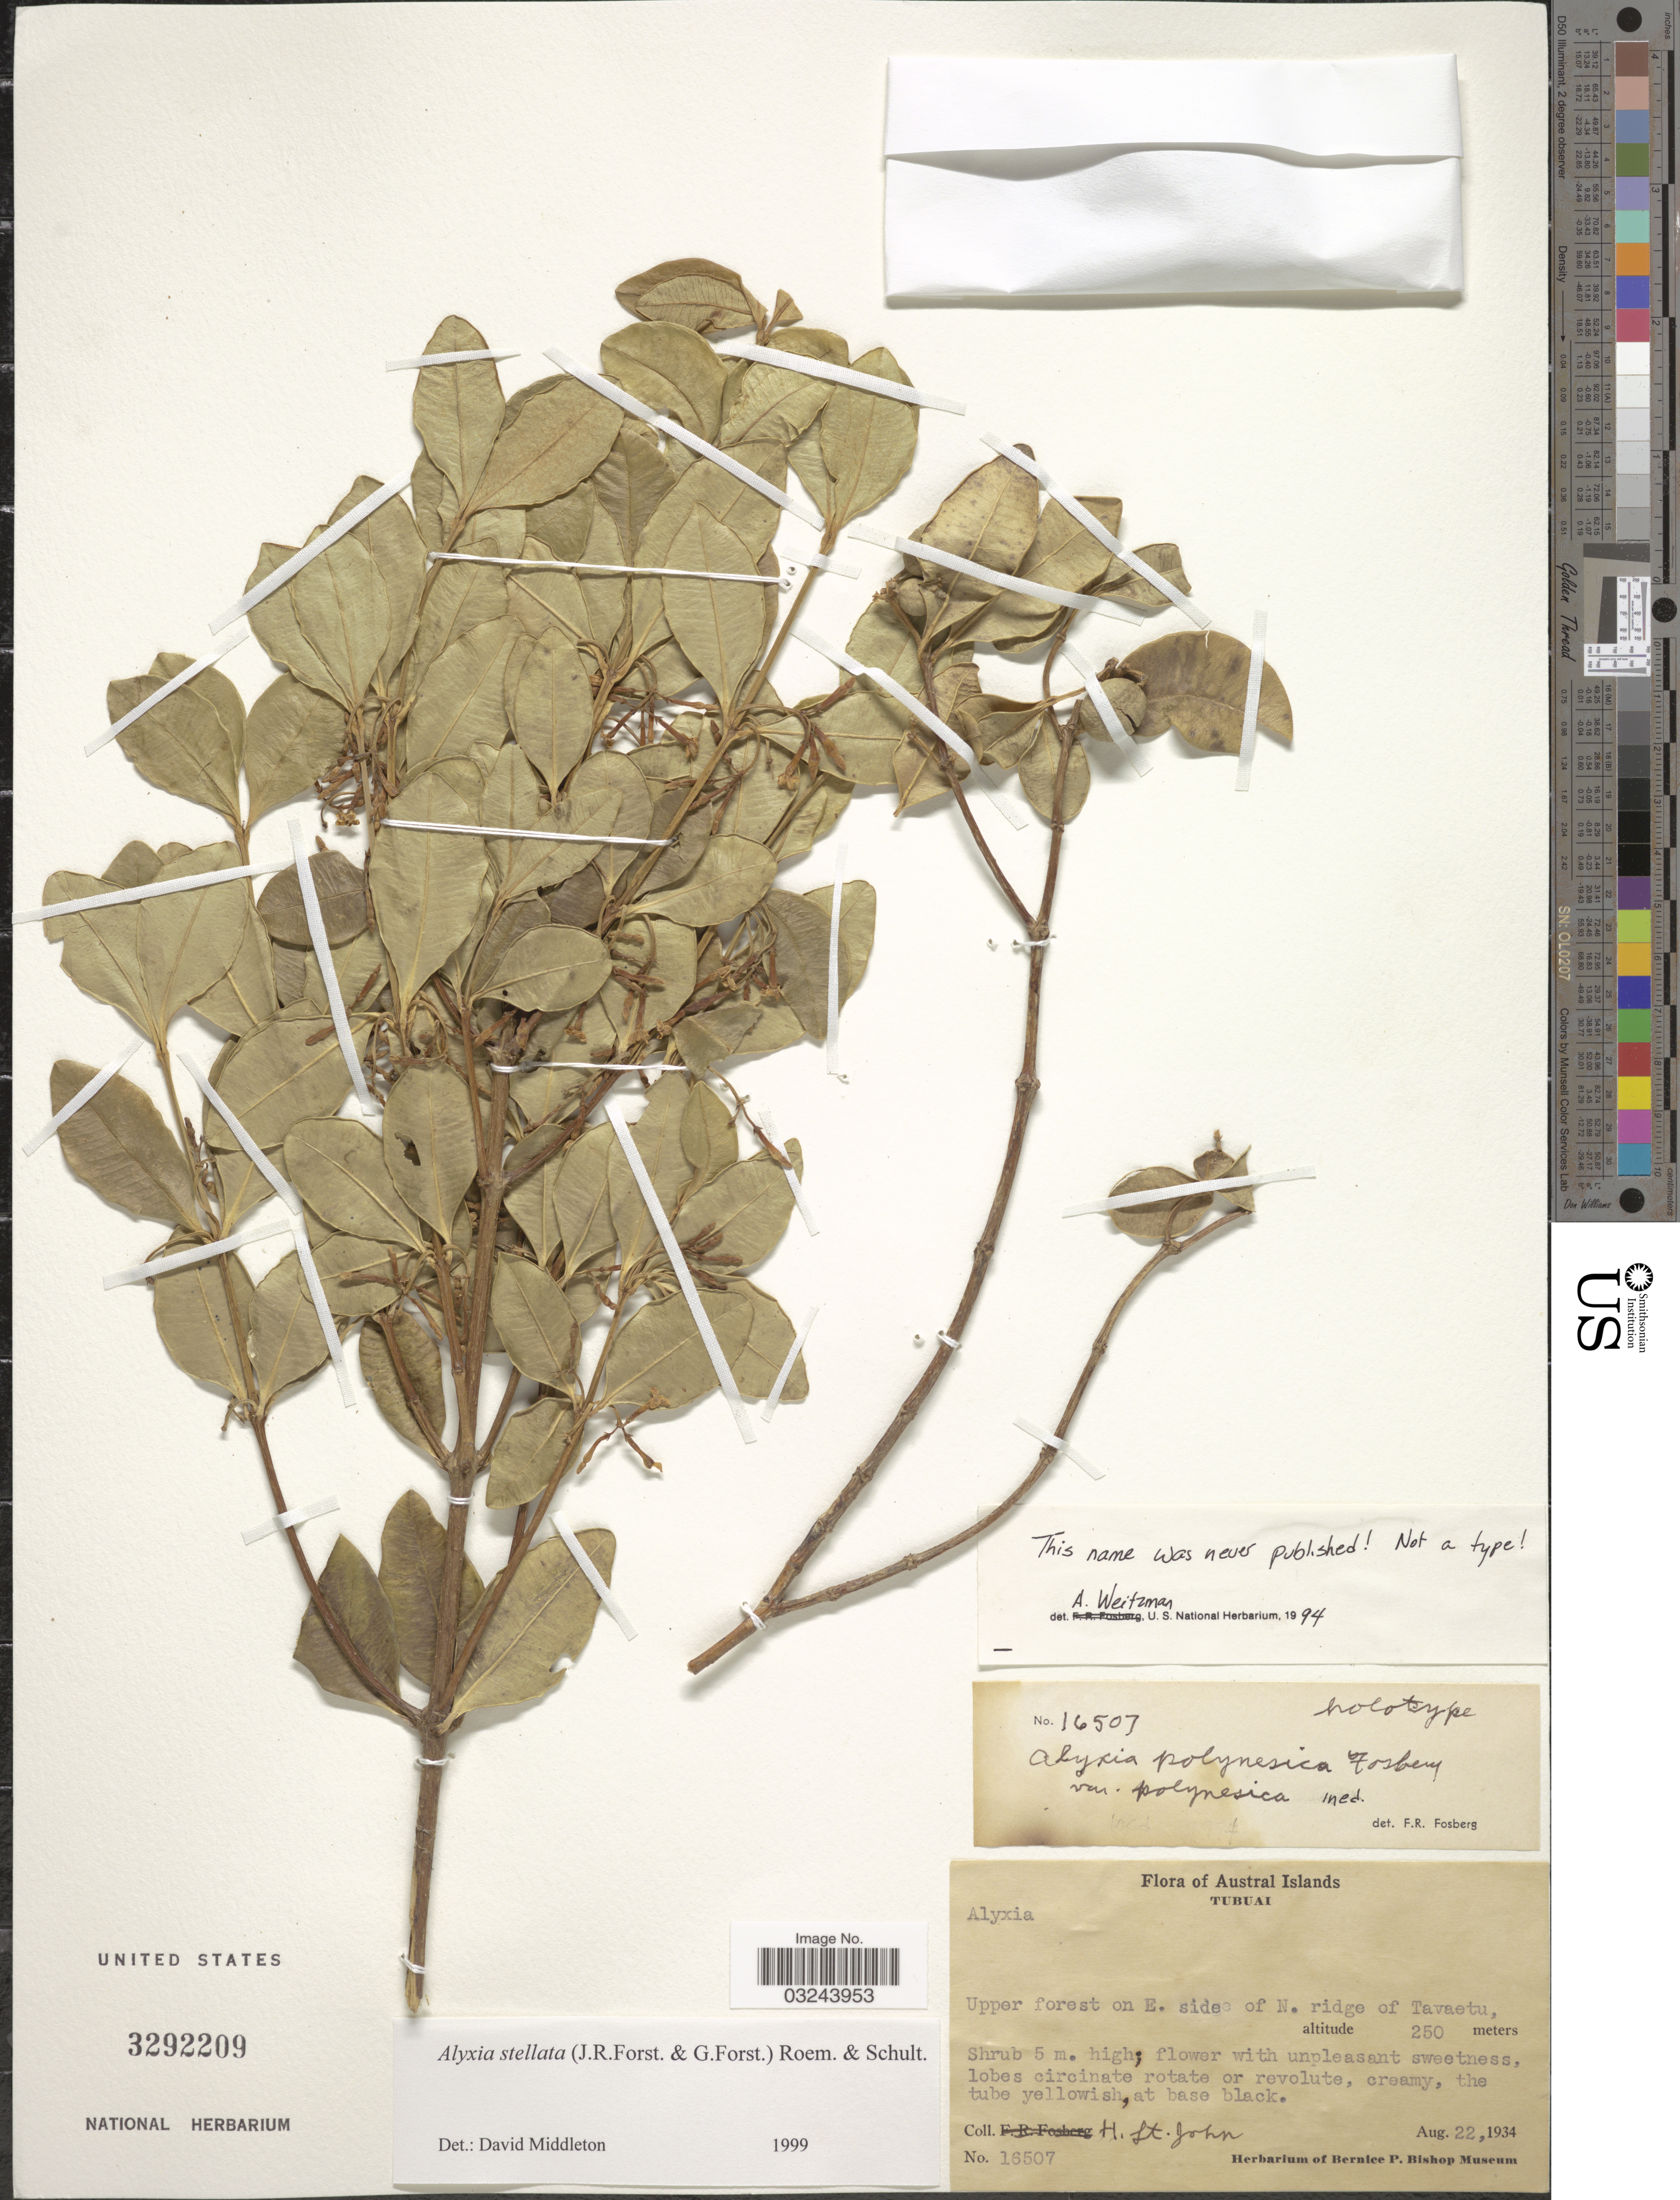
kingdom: Plantae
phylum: Tracheophyta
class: Magnoliopsida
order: Gentianales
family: Apocynaceae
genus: Alyxia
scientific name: Alyxia stellata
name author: (J.R. Forst. & G. Forst.) Roem. & Schult.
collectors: H. St. John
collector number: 16507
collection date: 1934-08-22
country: French Polynesia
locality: Austral Islands. Tubuai. Upper forest on E. side of N. ridge of Tavaetu.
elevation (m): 250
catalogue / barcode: US 3292209